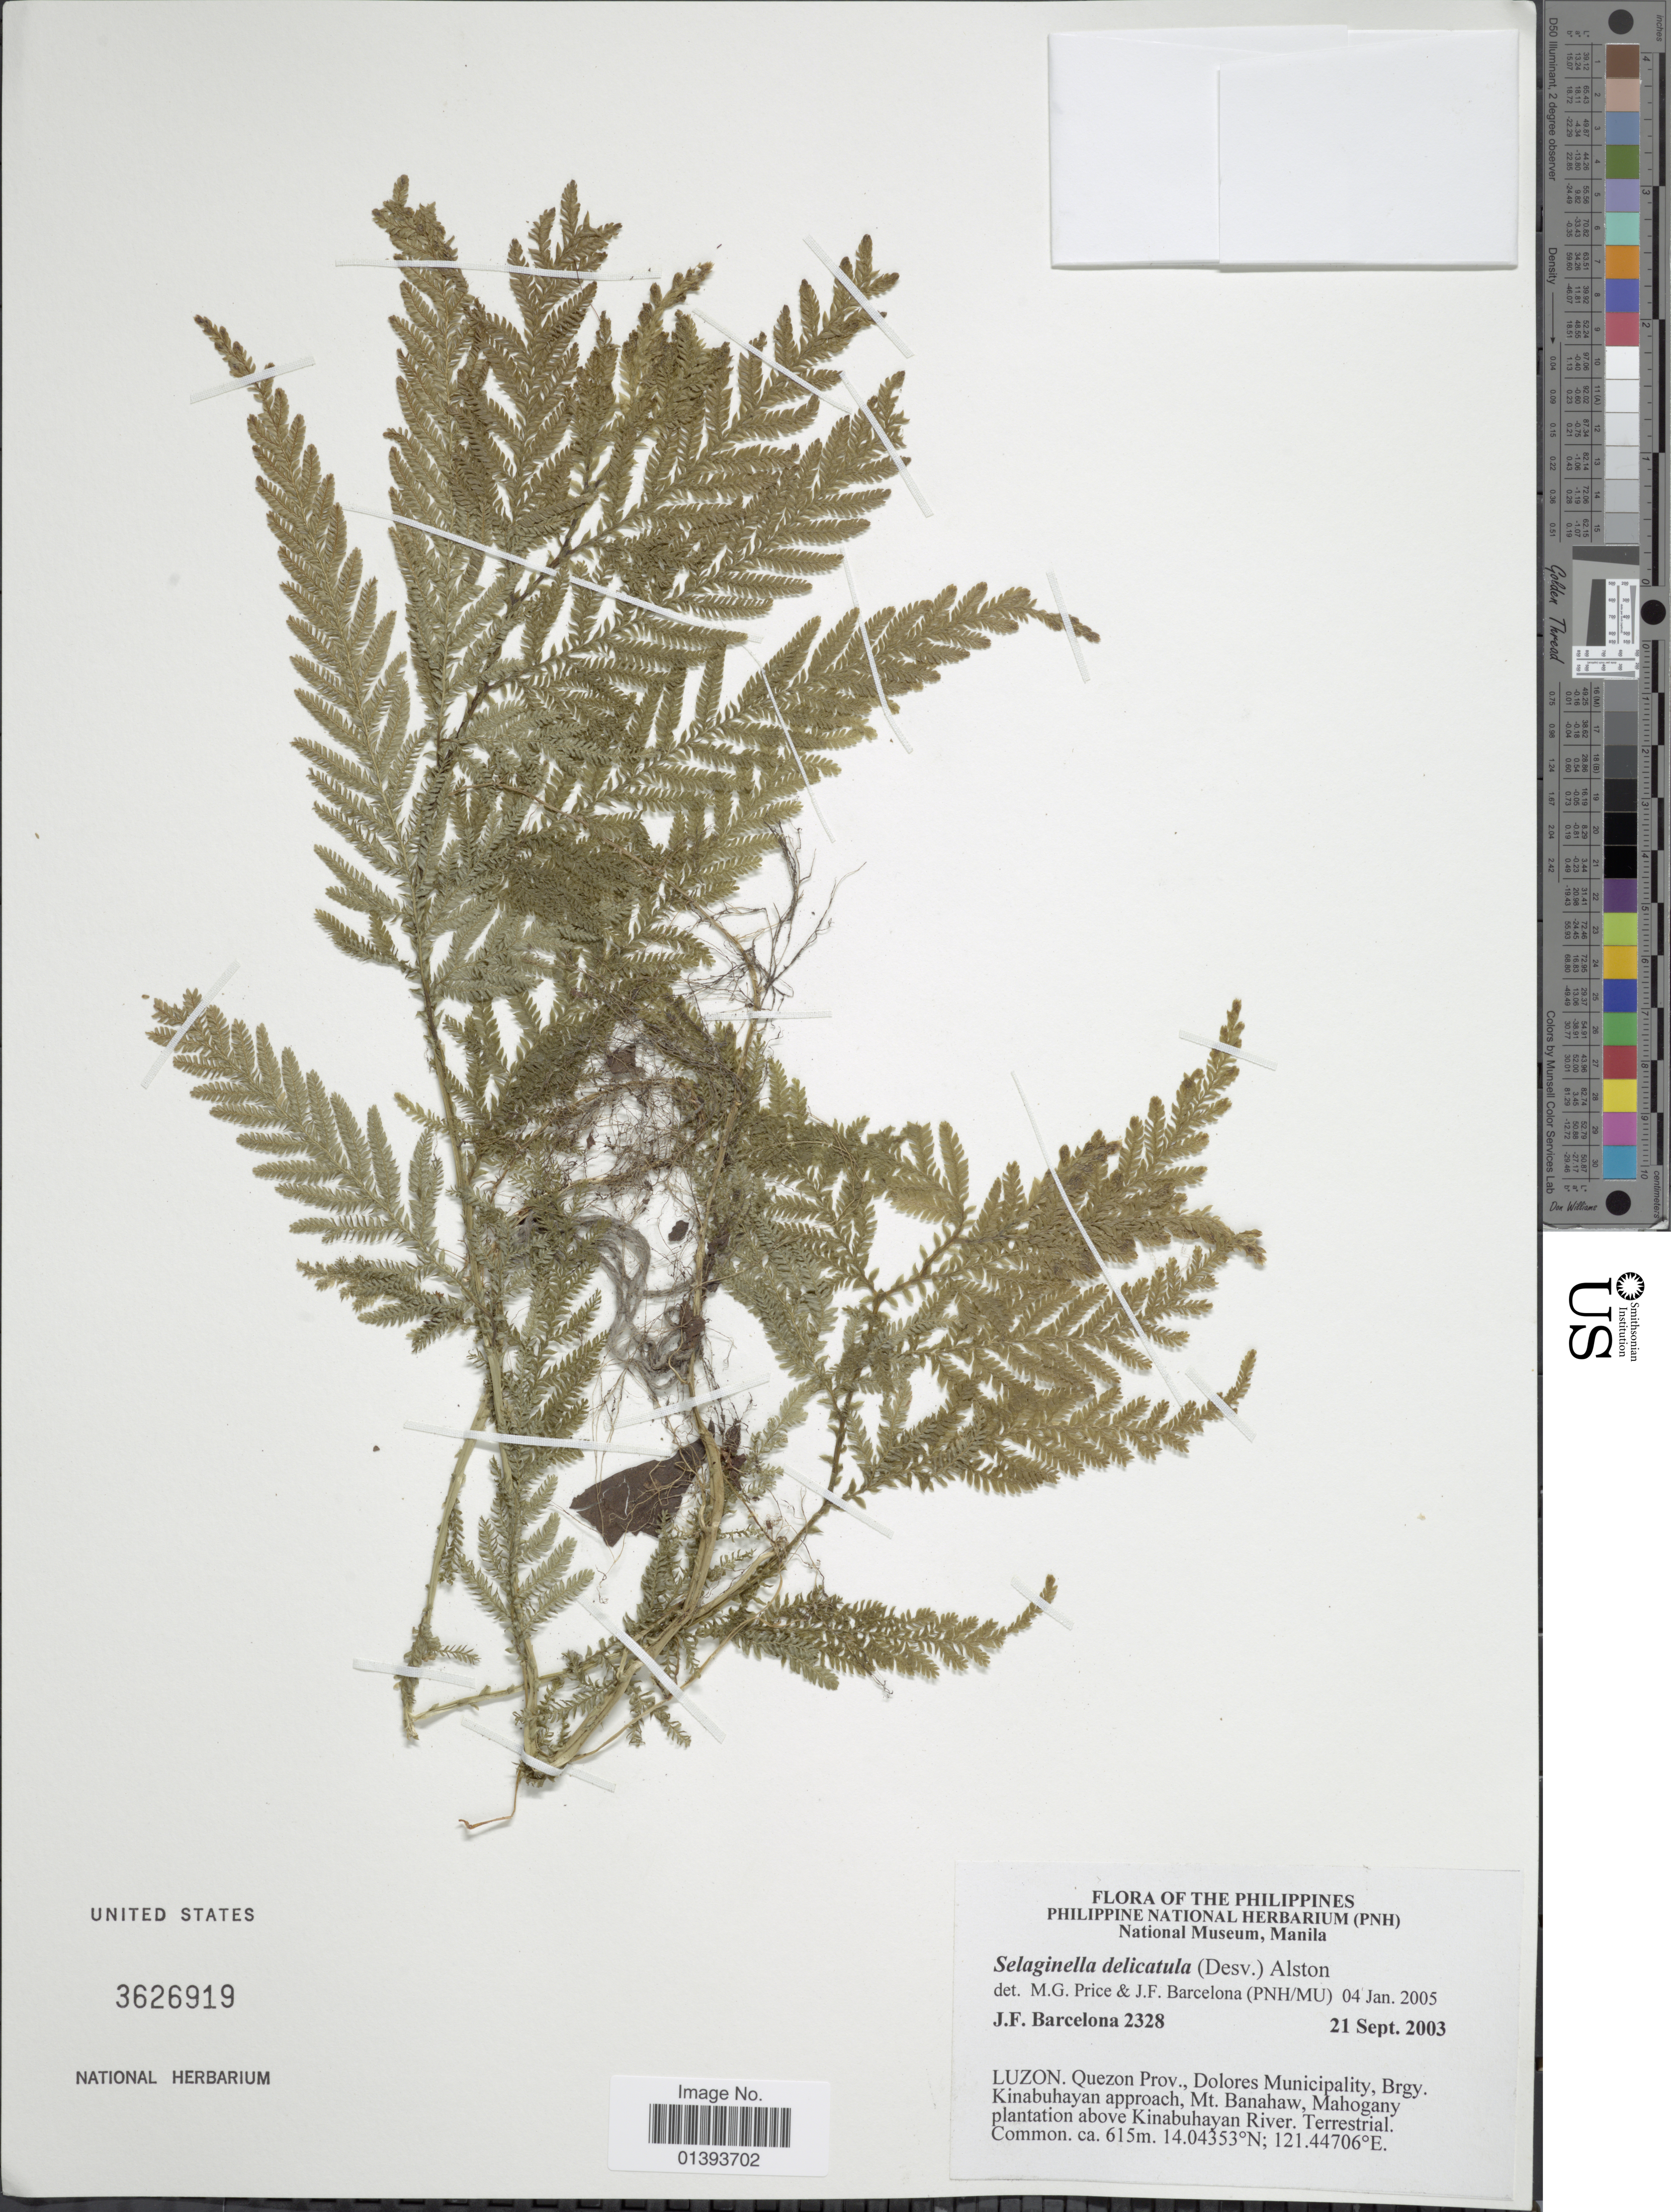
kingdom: Plantae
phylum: Tracheophyta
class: Lycopodiopsida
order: Selaginellales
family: Selaginellaceae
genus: Selaginella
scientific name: Selaginella delicatula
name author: (Desv.) Alston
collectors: J. F. Barcelona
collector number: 2328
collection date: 2003-09-21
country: Philippines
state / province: Central Luzon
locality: Luzon, Quezon Prov., Dolores Municipality, Brgy. Kinabuhayan approach, Mt. Banahaw, Mahogany plantation above Kinabuhayan river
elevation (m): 615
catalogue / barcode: US 3626919